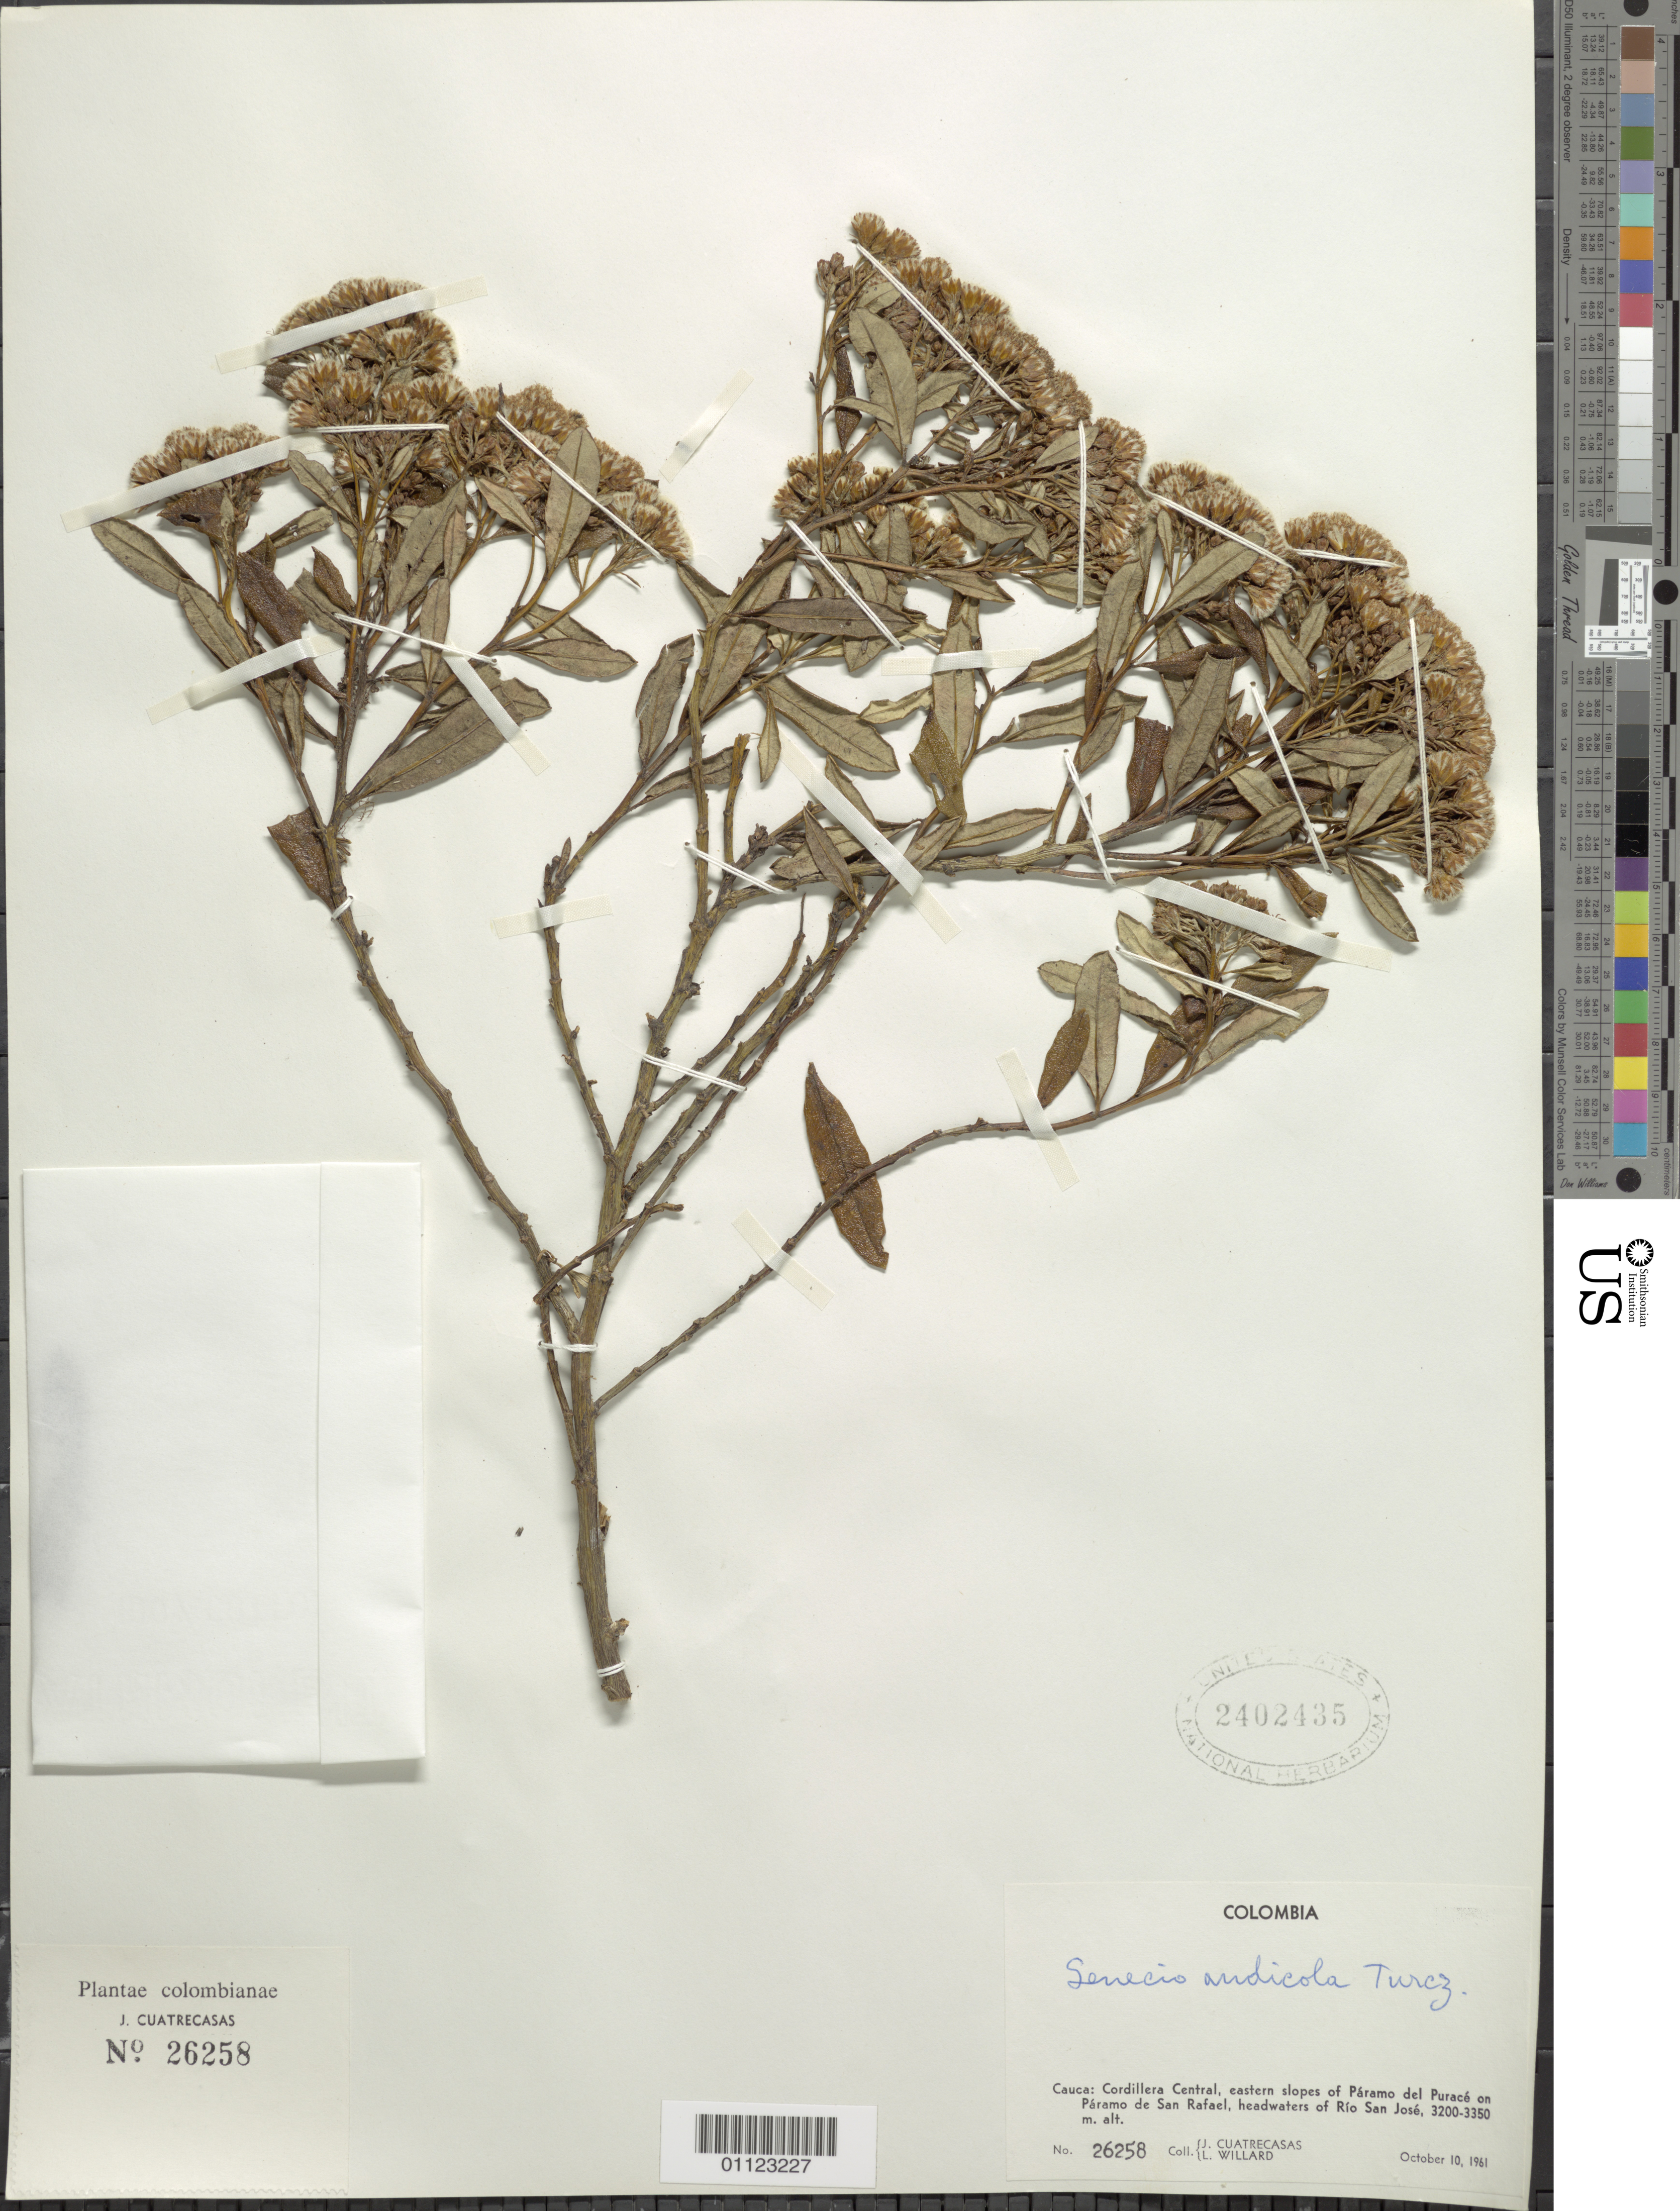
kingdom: Plantae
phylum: Tracheophyta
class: Magnoliopsida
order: Asterales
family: Asteraceae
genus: Pentacalia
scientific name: Pentacalia andicola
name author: (Turcz.) Cuatrec.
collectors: J. Cuatrecasas & J. Willard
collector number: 26258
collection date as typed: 10 Oct 1961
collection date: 1961-10-10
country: Colombia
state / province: Cauca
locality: Cordillera Central, eastern slopes of Páramo del Purace on Páramo de San Rafael, headwaters of Río San José.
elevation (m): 3200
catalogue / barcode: US 2402435